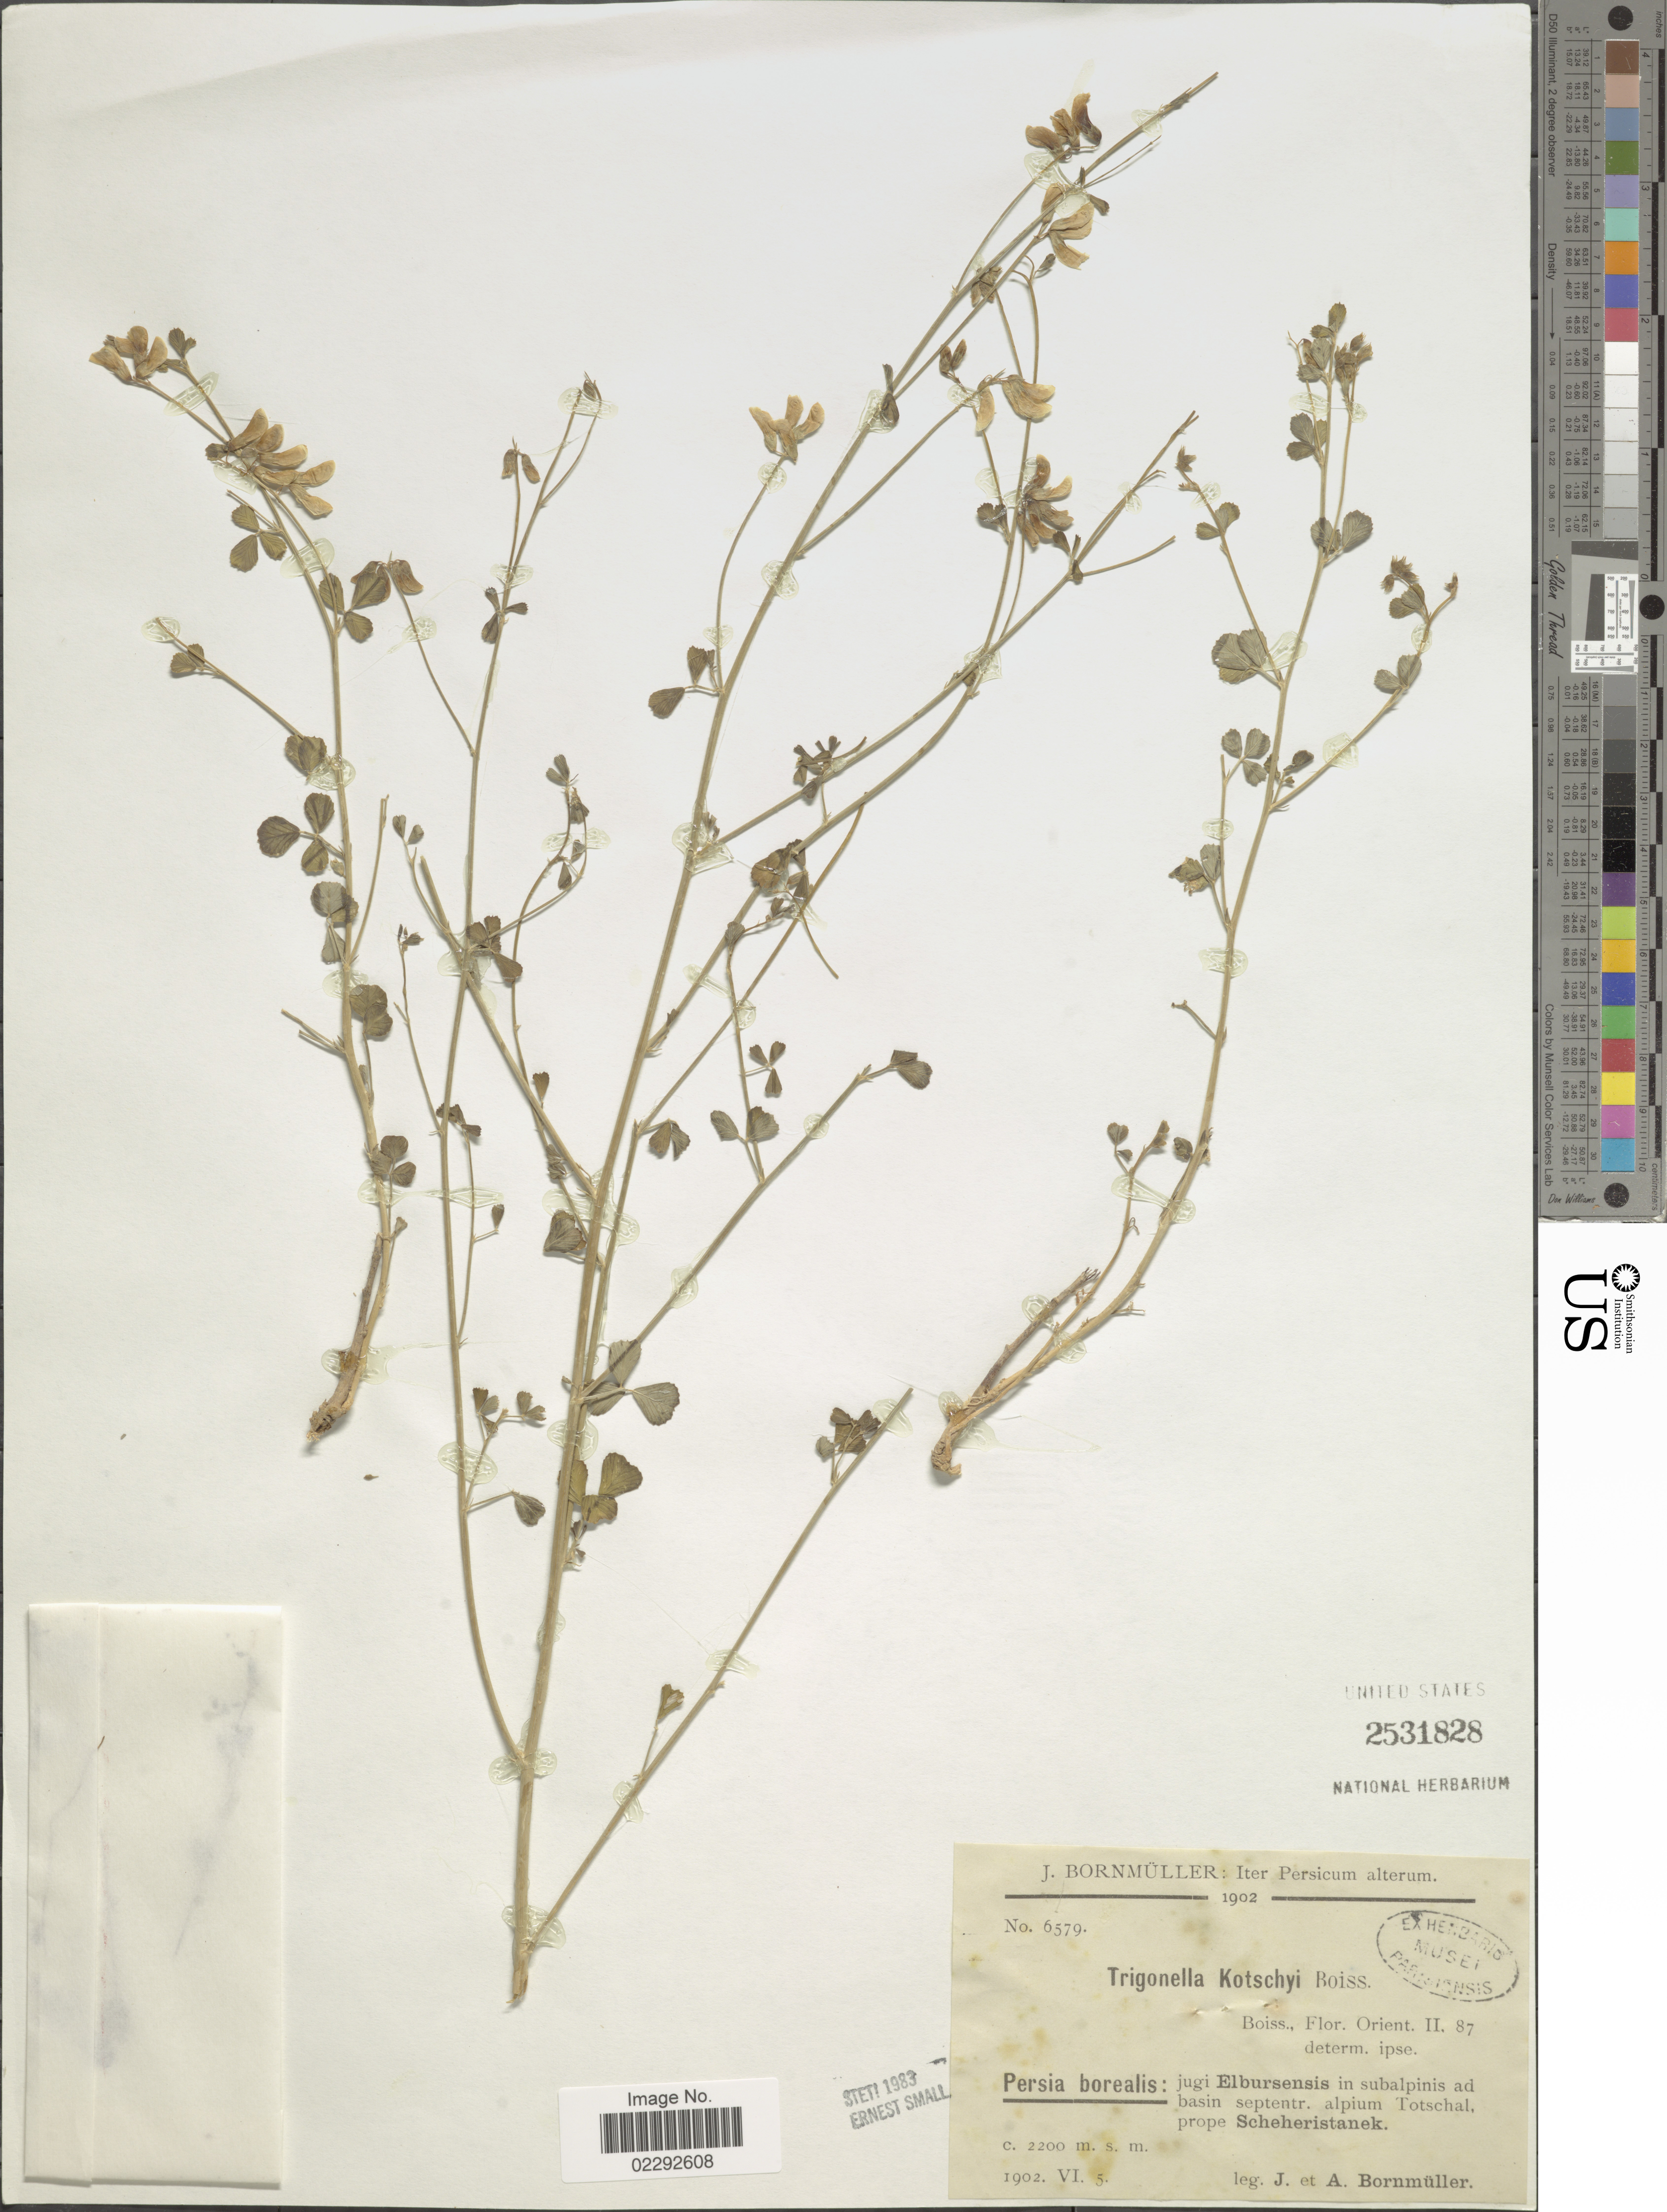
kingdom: Plantae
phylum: Tracheophyta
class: Magnoliopsida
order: Fabales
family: Fabaceae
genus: Trigonella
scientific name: Trigonella kotschyi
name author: Fenzl ex Boiss.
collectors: J. Bornmüller & A. Bornmüller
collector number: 6579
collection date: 1902-06-05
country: Iran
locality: Persia borealis: jugi Elbursensis in subalpinis ad basin septentr. alpium Totschal, prope Scheheristanek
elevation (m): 2200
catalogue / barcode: US 2531828